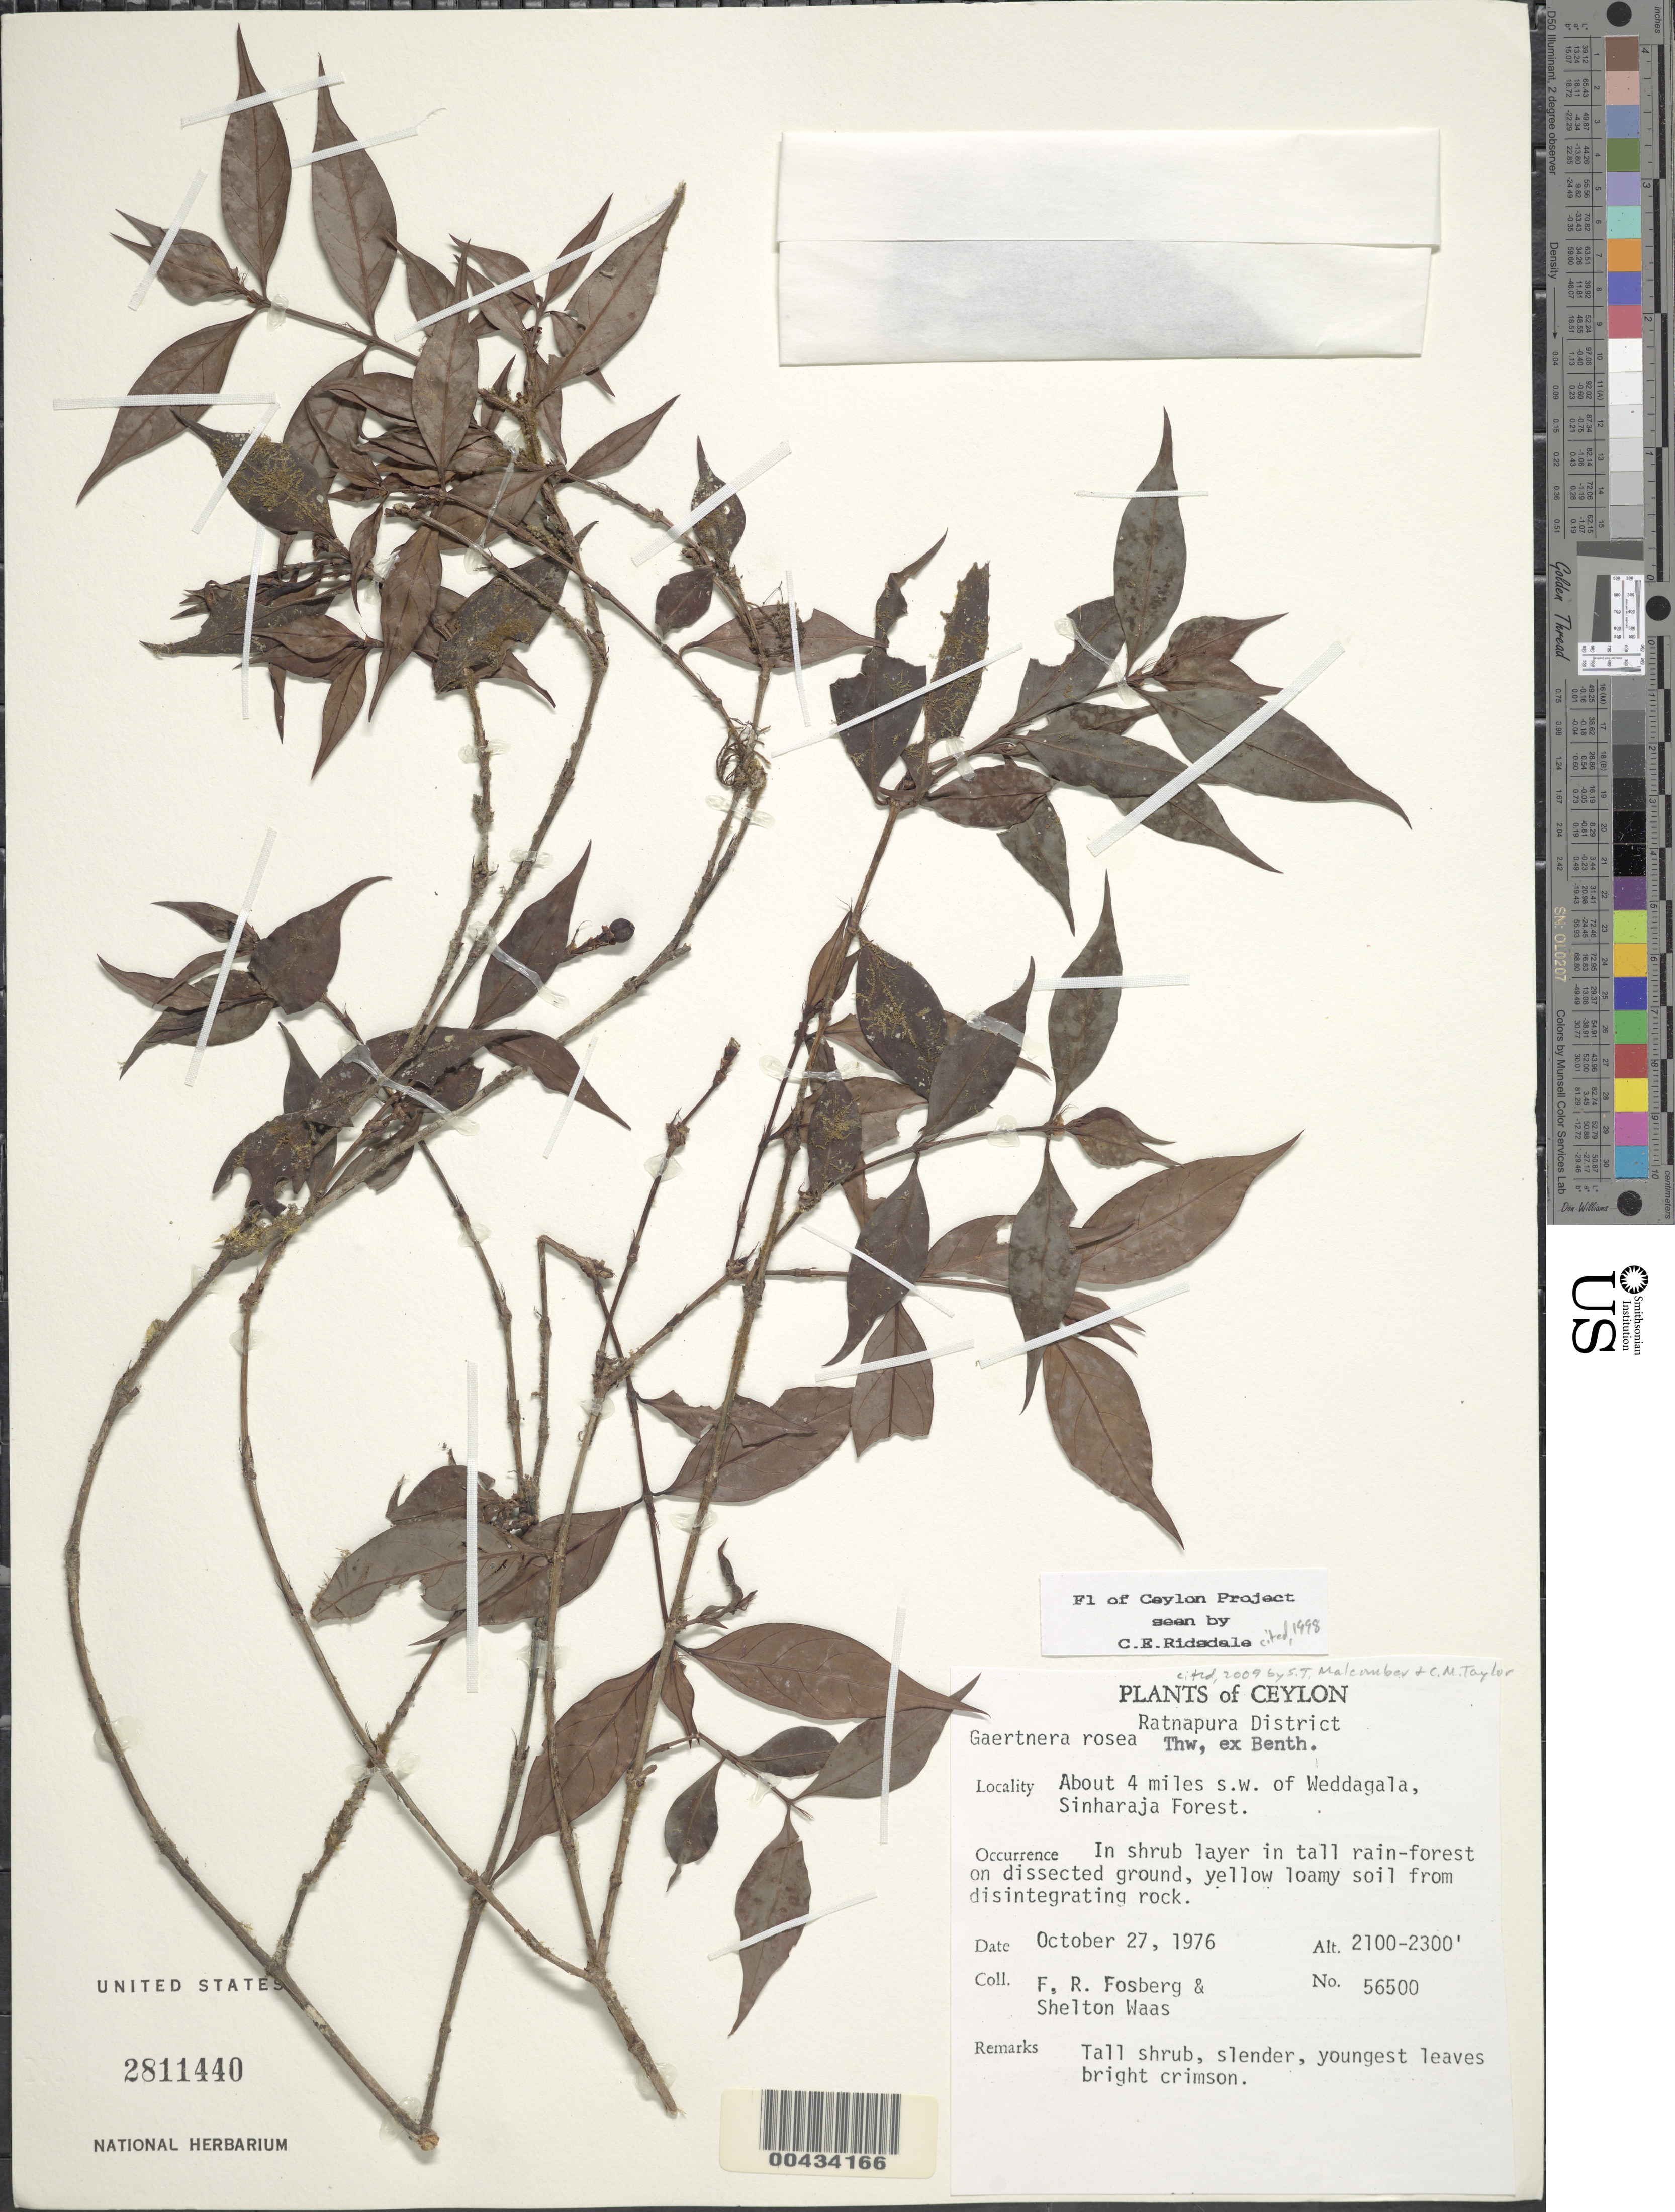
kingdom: Plantae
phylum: Tracheophyta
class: Magnoliopsida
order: Gentianales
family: Rubiaceae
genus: Gaertnera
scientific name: Gaertnera rosea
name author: Thwaites ex Benth.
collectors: F. R. Fosberg & S. Waas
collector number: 56500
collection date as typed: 27 Oct 1976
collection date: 1976-10-27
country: Sri Lanka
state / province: Sabaragamuwa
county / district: Ratnapura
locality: About 4 mi SW of Weddagala, Sinharaja Forest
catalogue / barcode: US 2811440